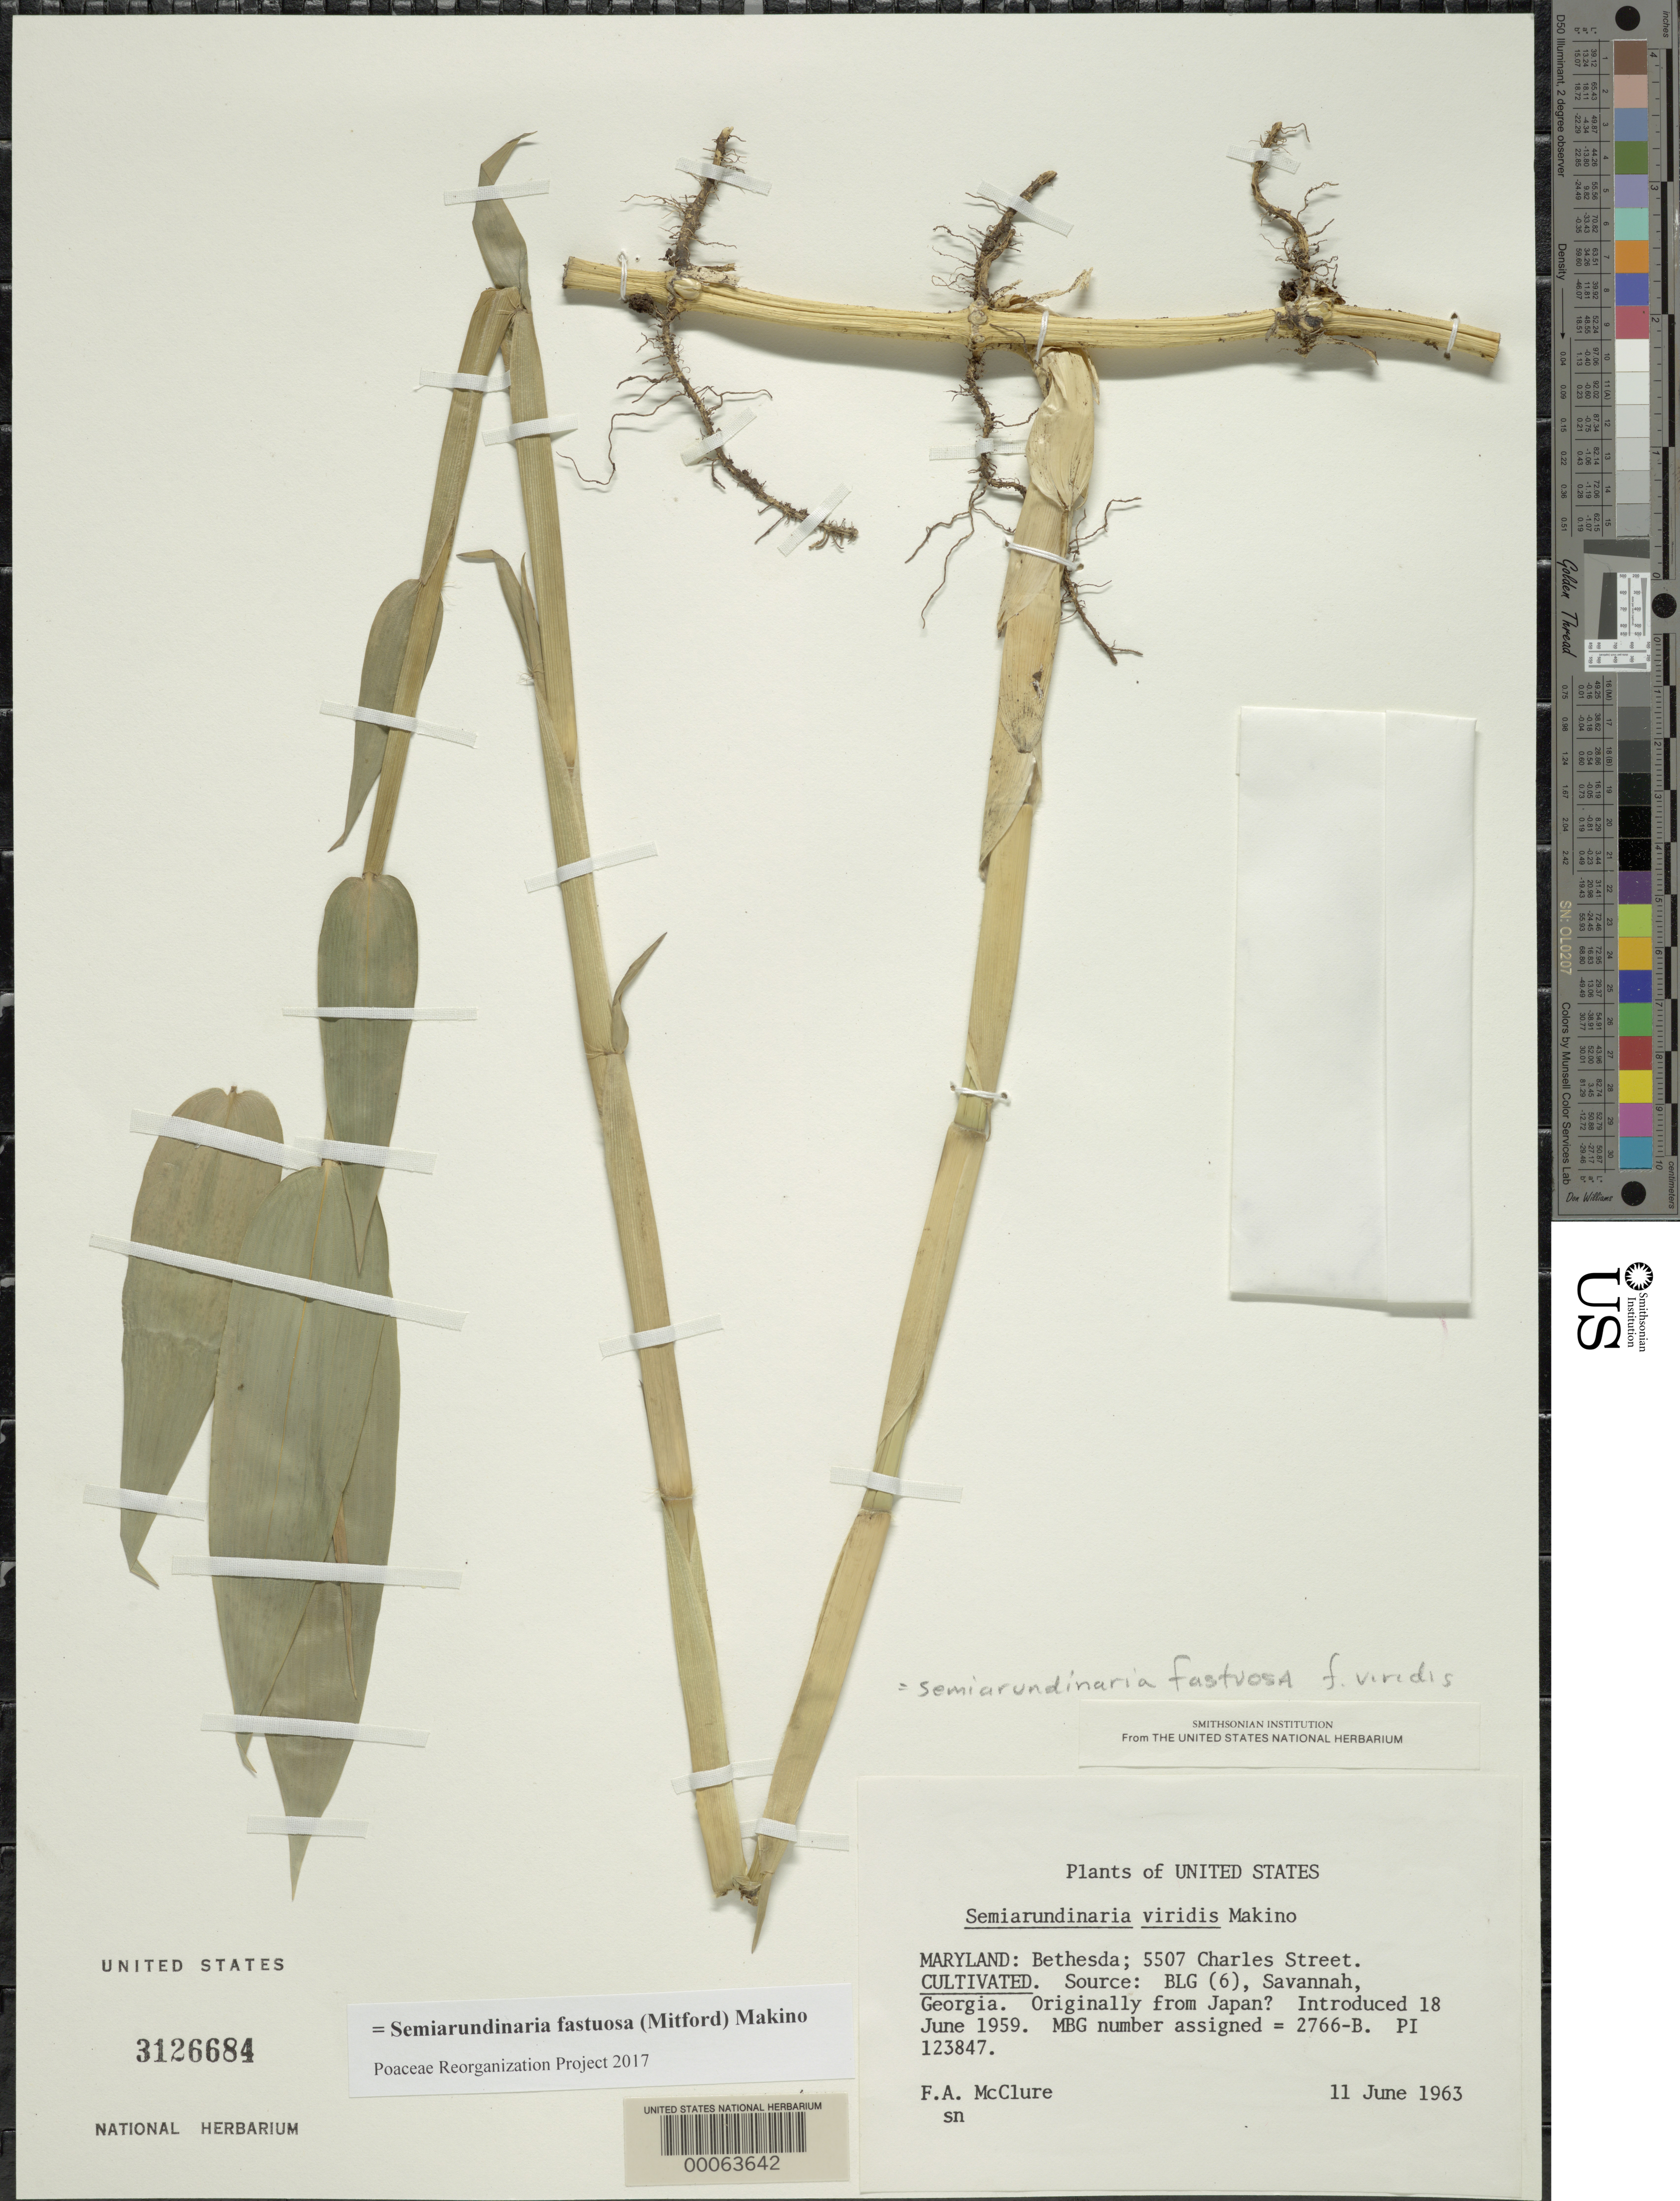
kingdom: Plantae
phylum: Tracheophyta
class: Liliopsida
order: Poales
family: Poaceae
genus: Semiarundinaria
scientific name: Semiarundinaria fastuosa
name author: Makino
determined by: Poaceae Reorganization Project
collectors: F. A. McClure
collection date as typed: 11 Jun 1963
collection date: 1963-06-11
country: United States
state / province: Maryland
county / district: Montgomery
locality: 5507 Charles Street, Bethesda (McClure's garden)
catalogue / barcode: US 3126684